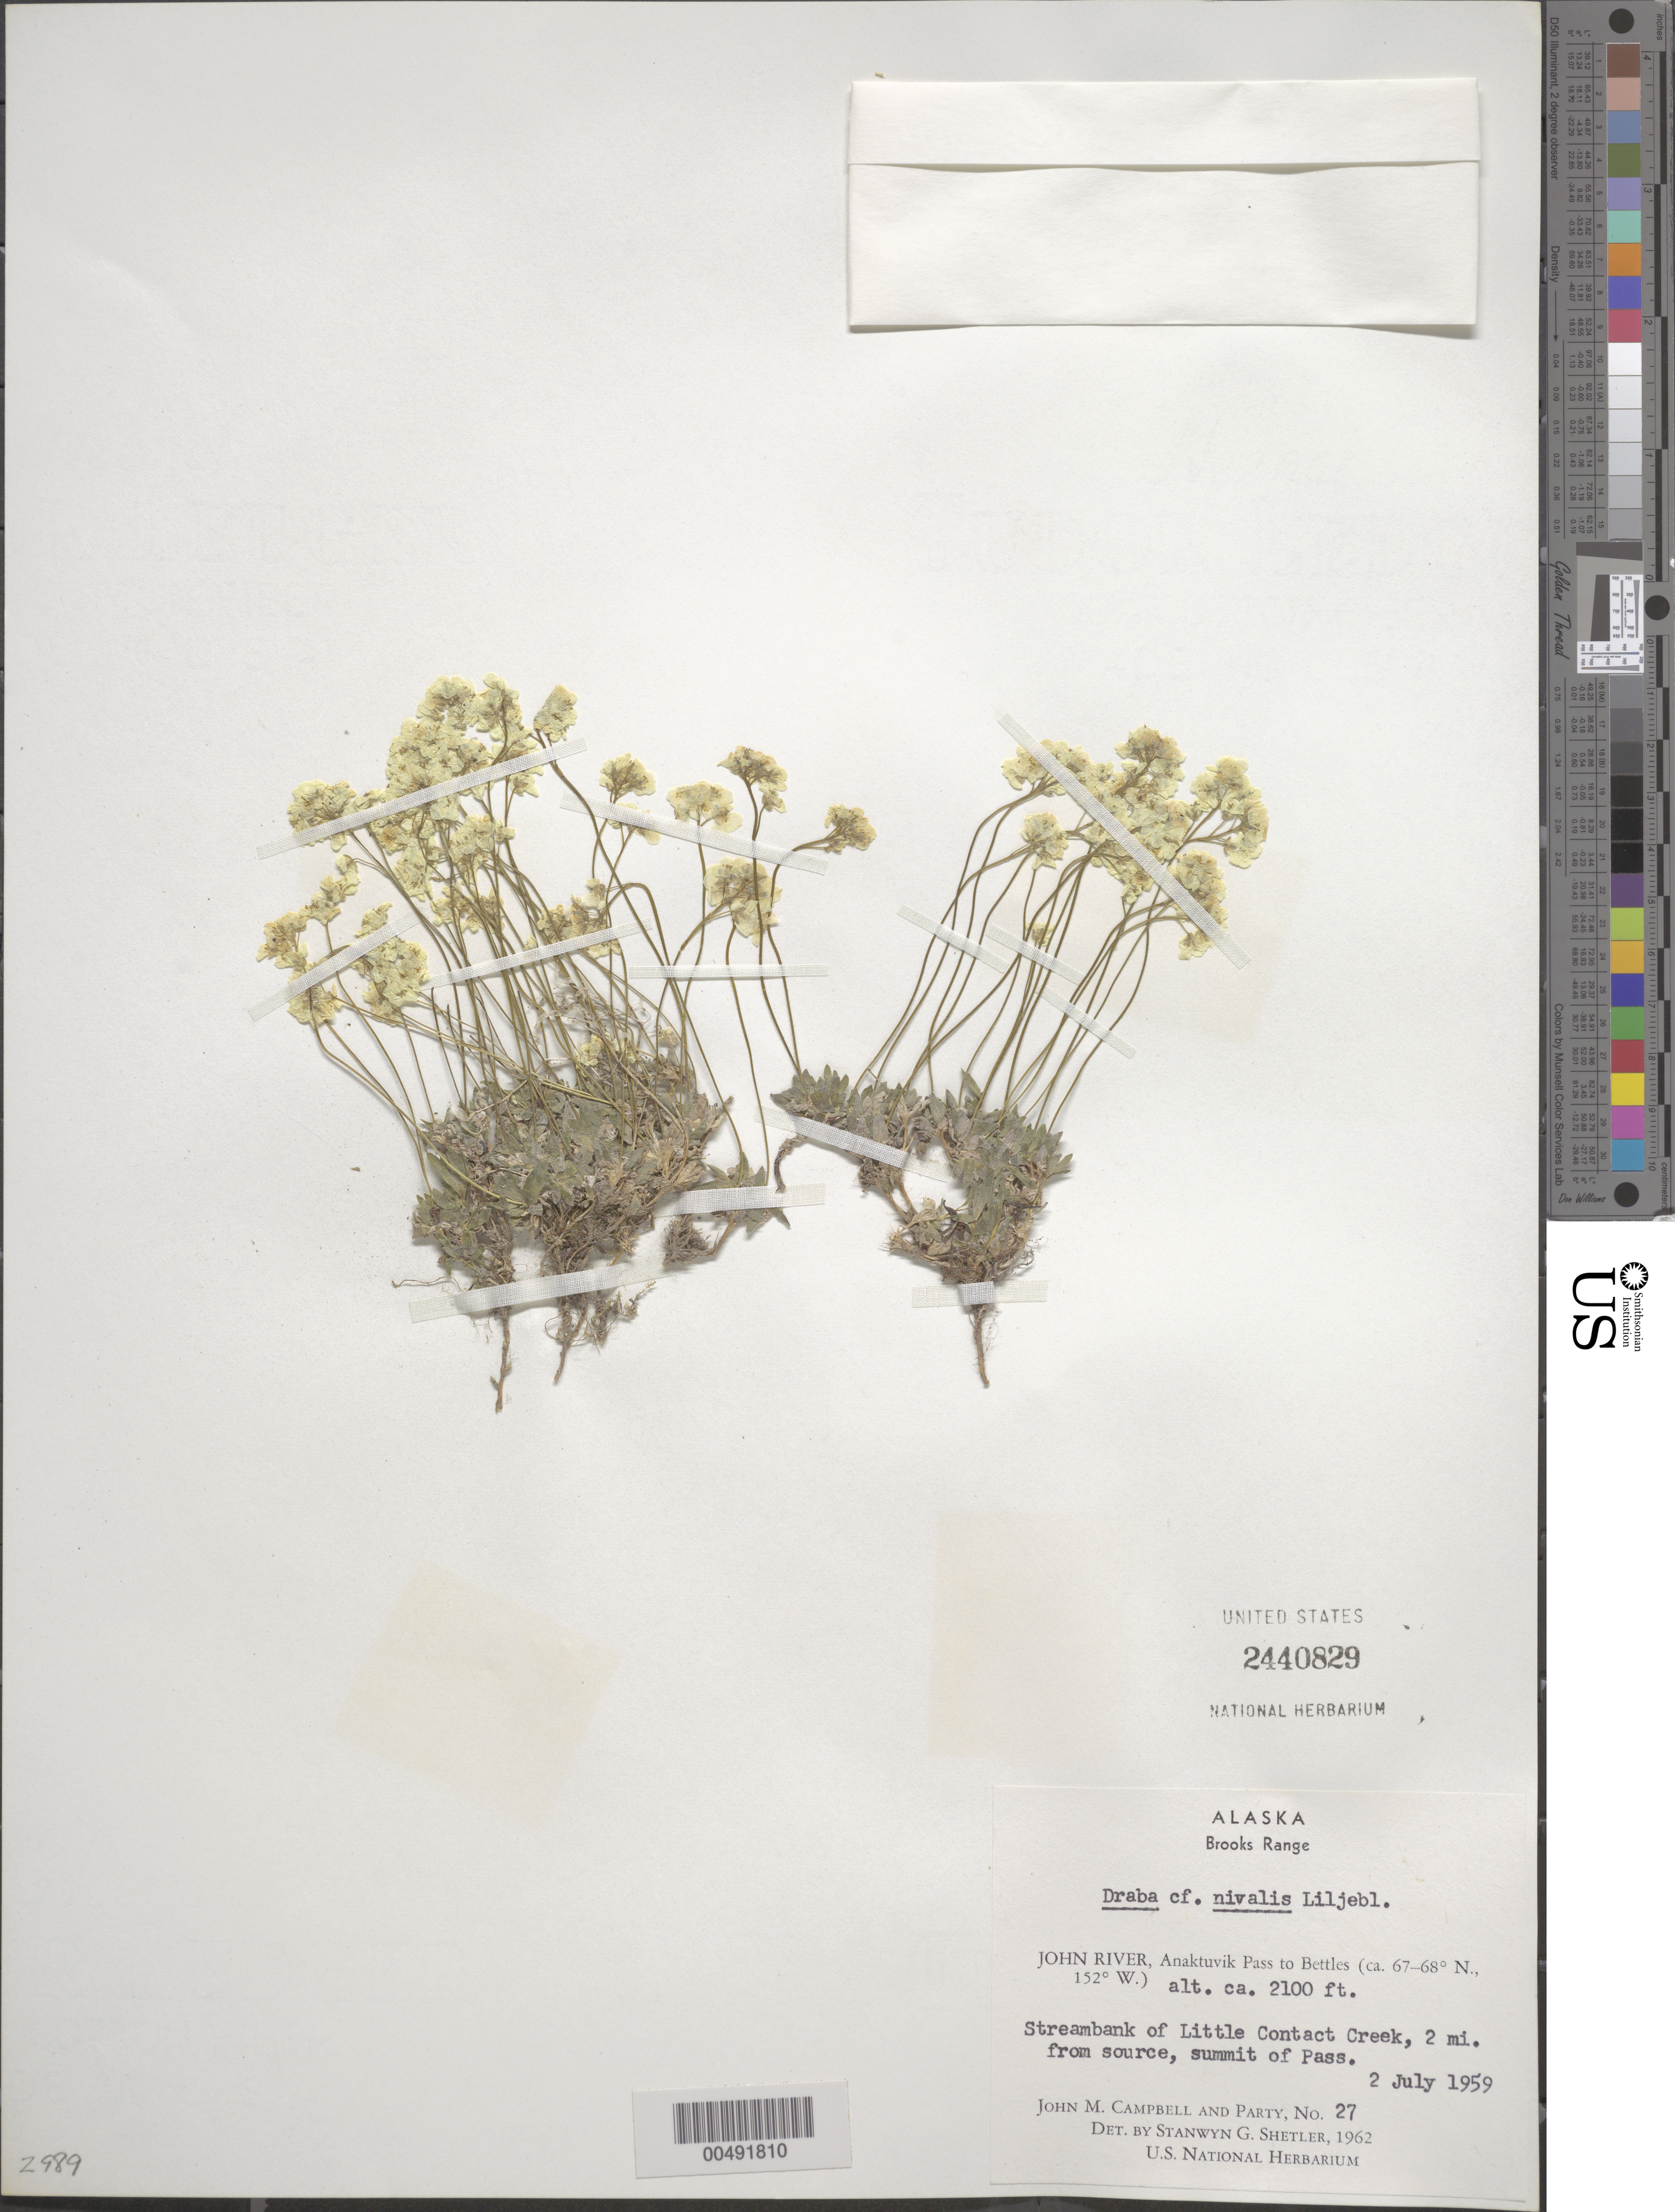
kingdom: Plantae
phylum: Tracheophyta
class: Magnoliopsida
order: Brassicales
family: Brassicaceae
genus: Draba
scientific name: Draba nivalis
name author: Lilj.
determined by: Shetler, Stanwyn G., (US), NMNH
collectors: J. M. Campbell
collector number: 27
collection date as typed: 02 Jul 1959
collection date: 1959-07-02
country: United States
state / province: Alaska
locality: Brooks Range, John River, summit of Anaktuvuk Pass to Bettles, streambank of Little Contact Creek, 2 mi. from source (lat/long recorded as: lat=::: long=152:0:0:W)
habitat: streambank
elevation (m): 640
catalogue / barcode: US 2440829